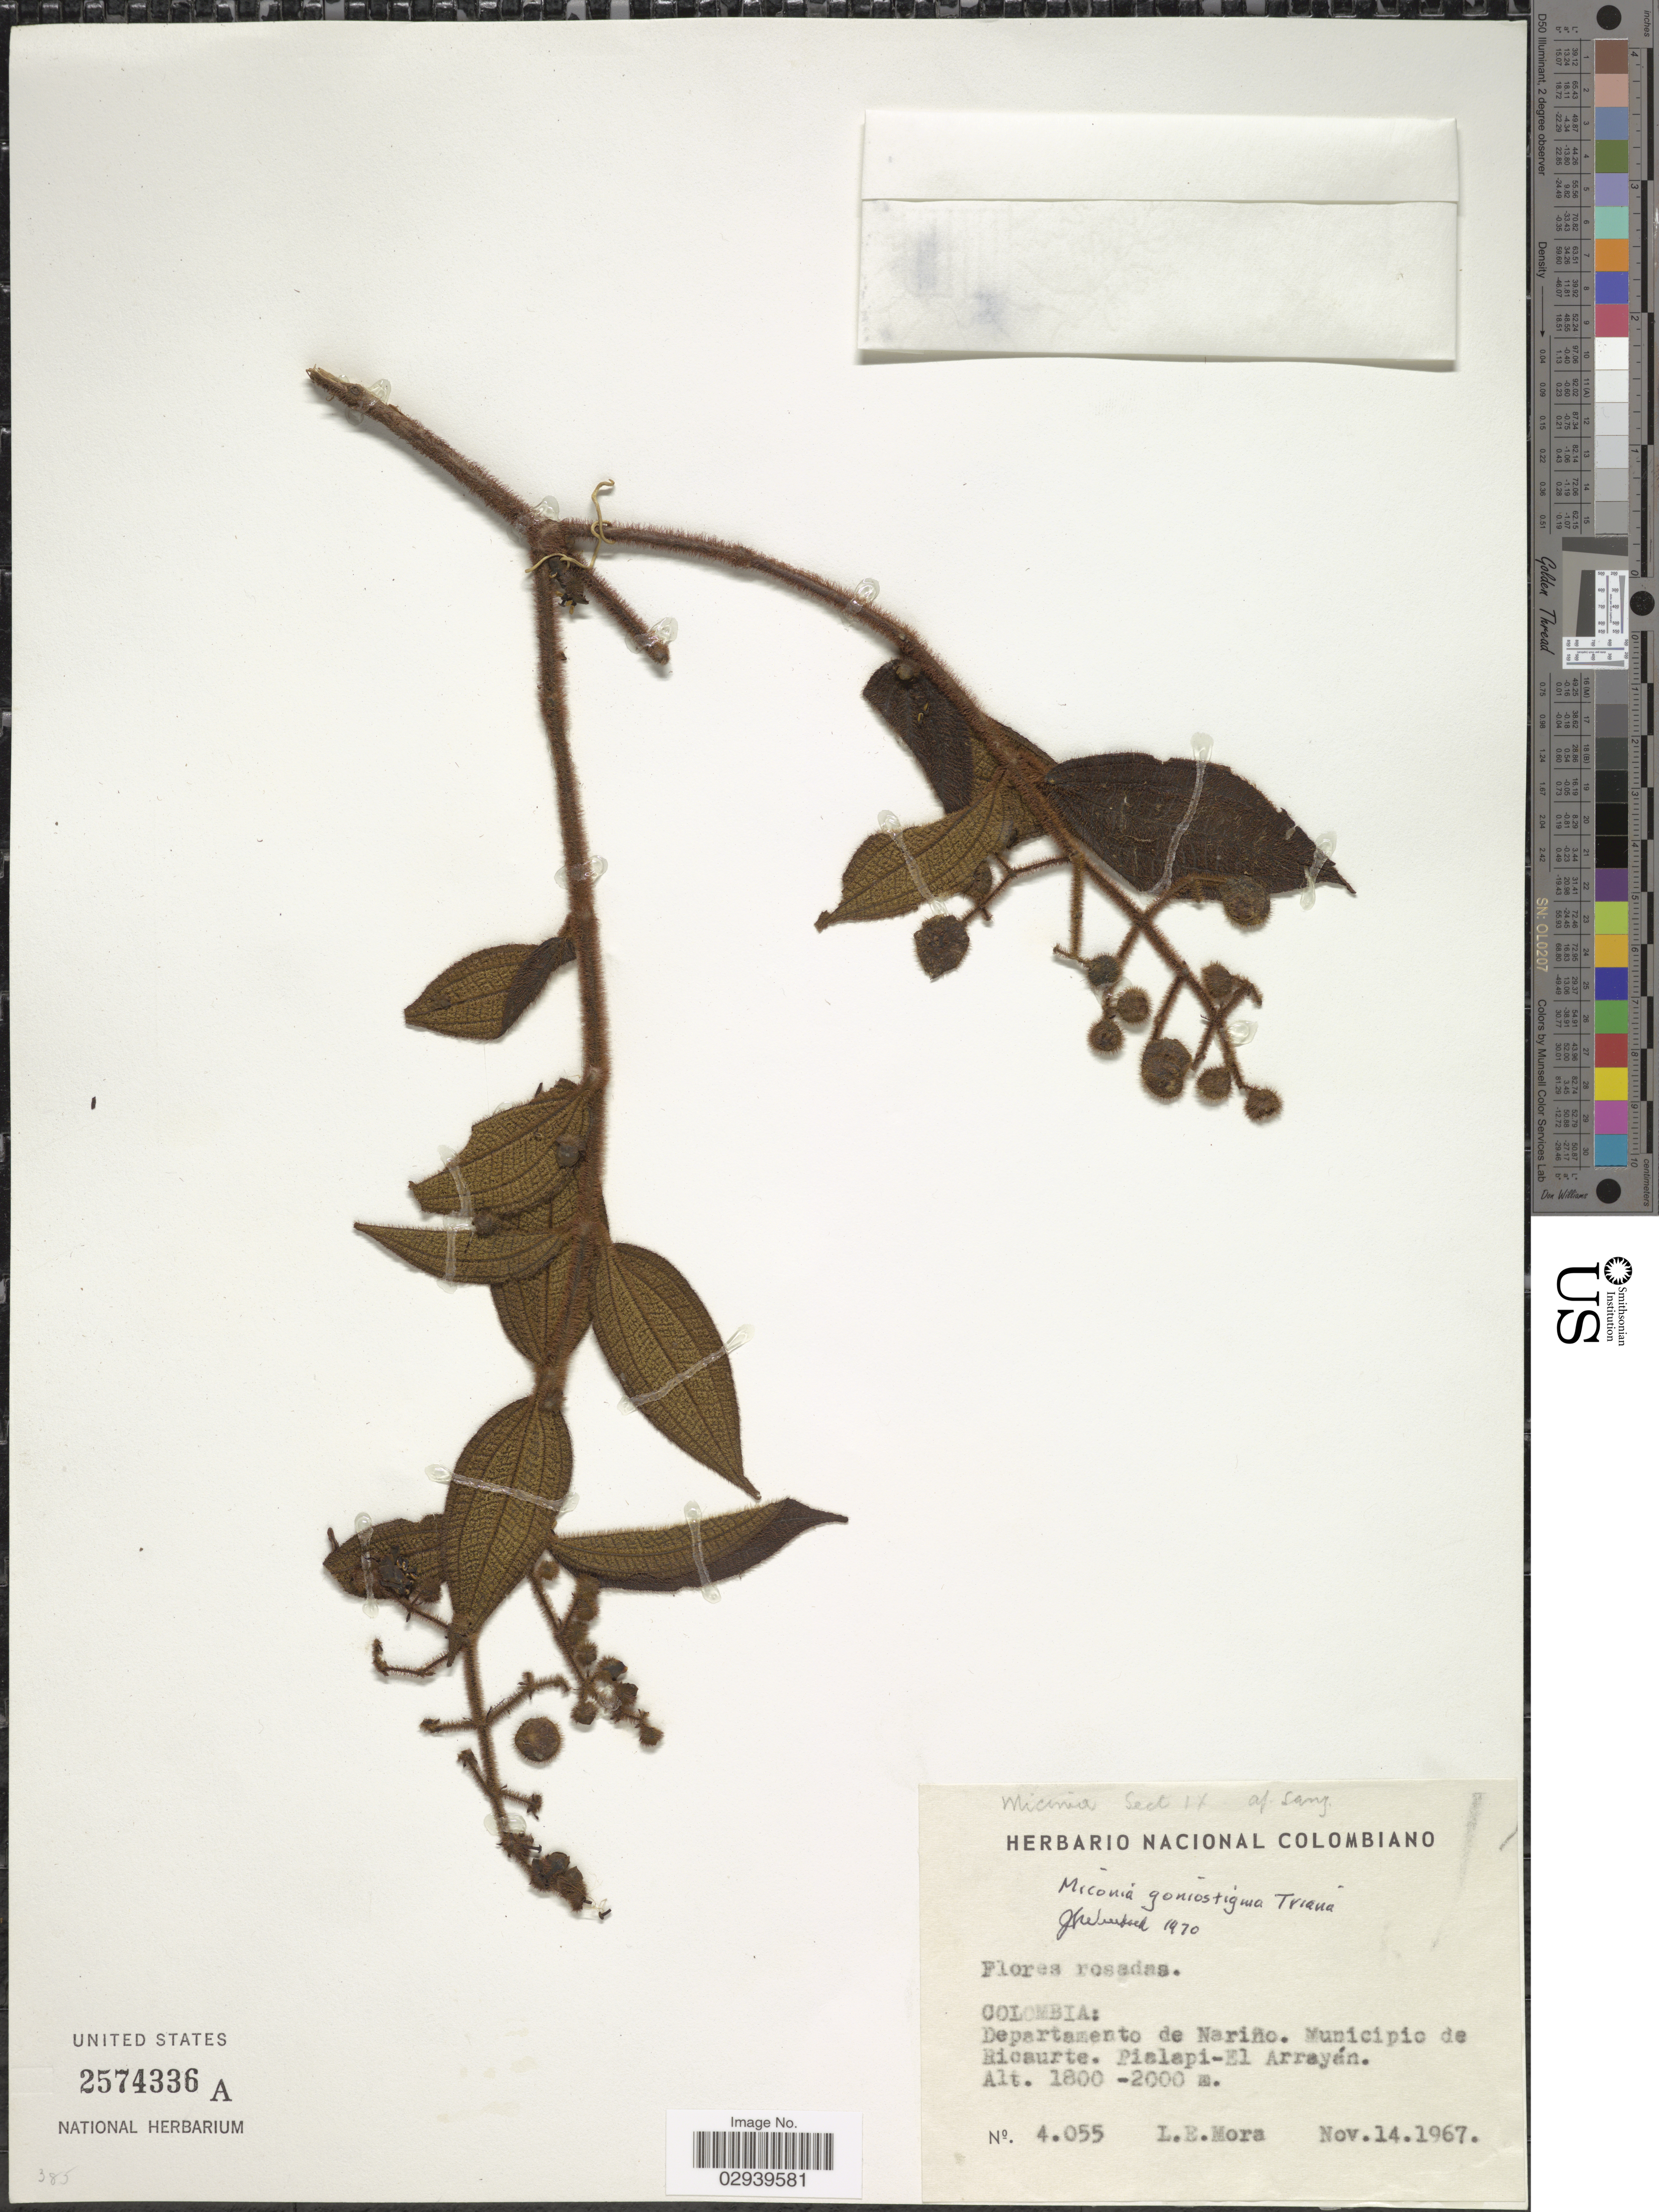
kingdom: Plantae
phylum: Tracheophyta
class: Magnoliopsida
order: Myrtales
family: Melastomataceae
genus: Miconia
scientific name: Miconia goniostigma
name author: Triana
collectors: L. Mora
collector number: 4055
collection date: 1967-11-14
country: Colombia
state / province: Nariño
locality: Departamento de Nariño. Municipio de Ricaurte. Pialapi-El Arrayán.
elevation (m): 1800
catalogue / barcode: US 2574336A